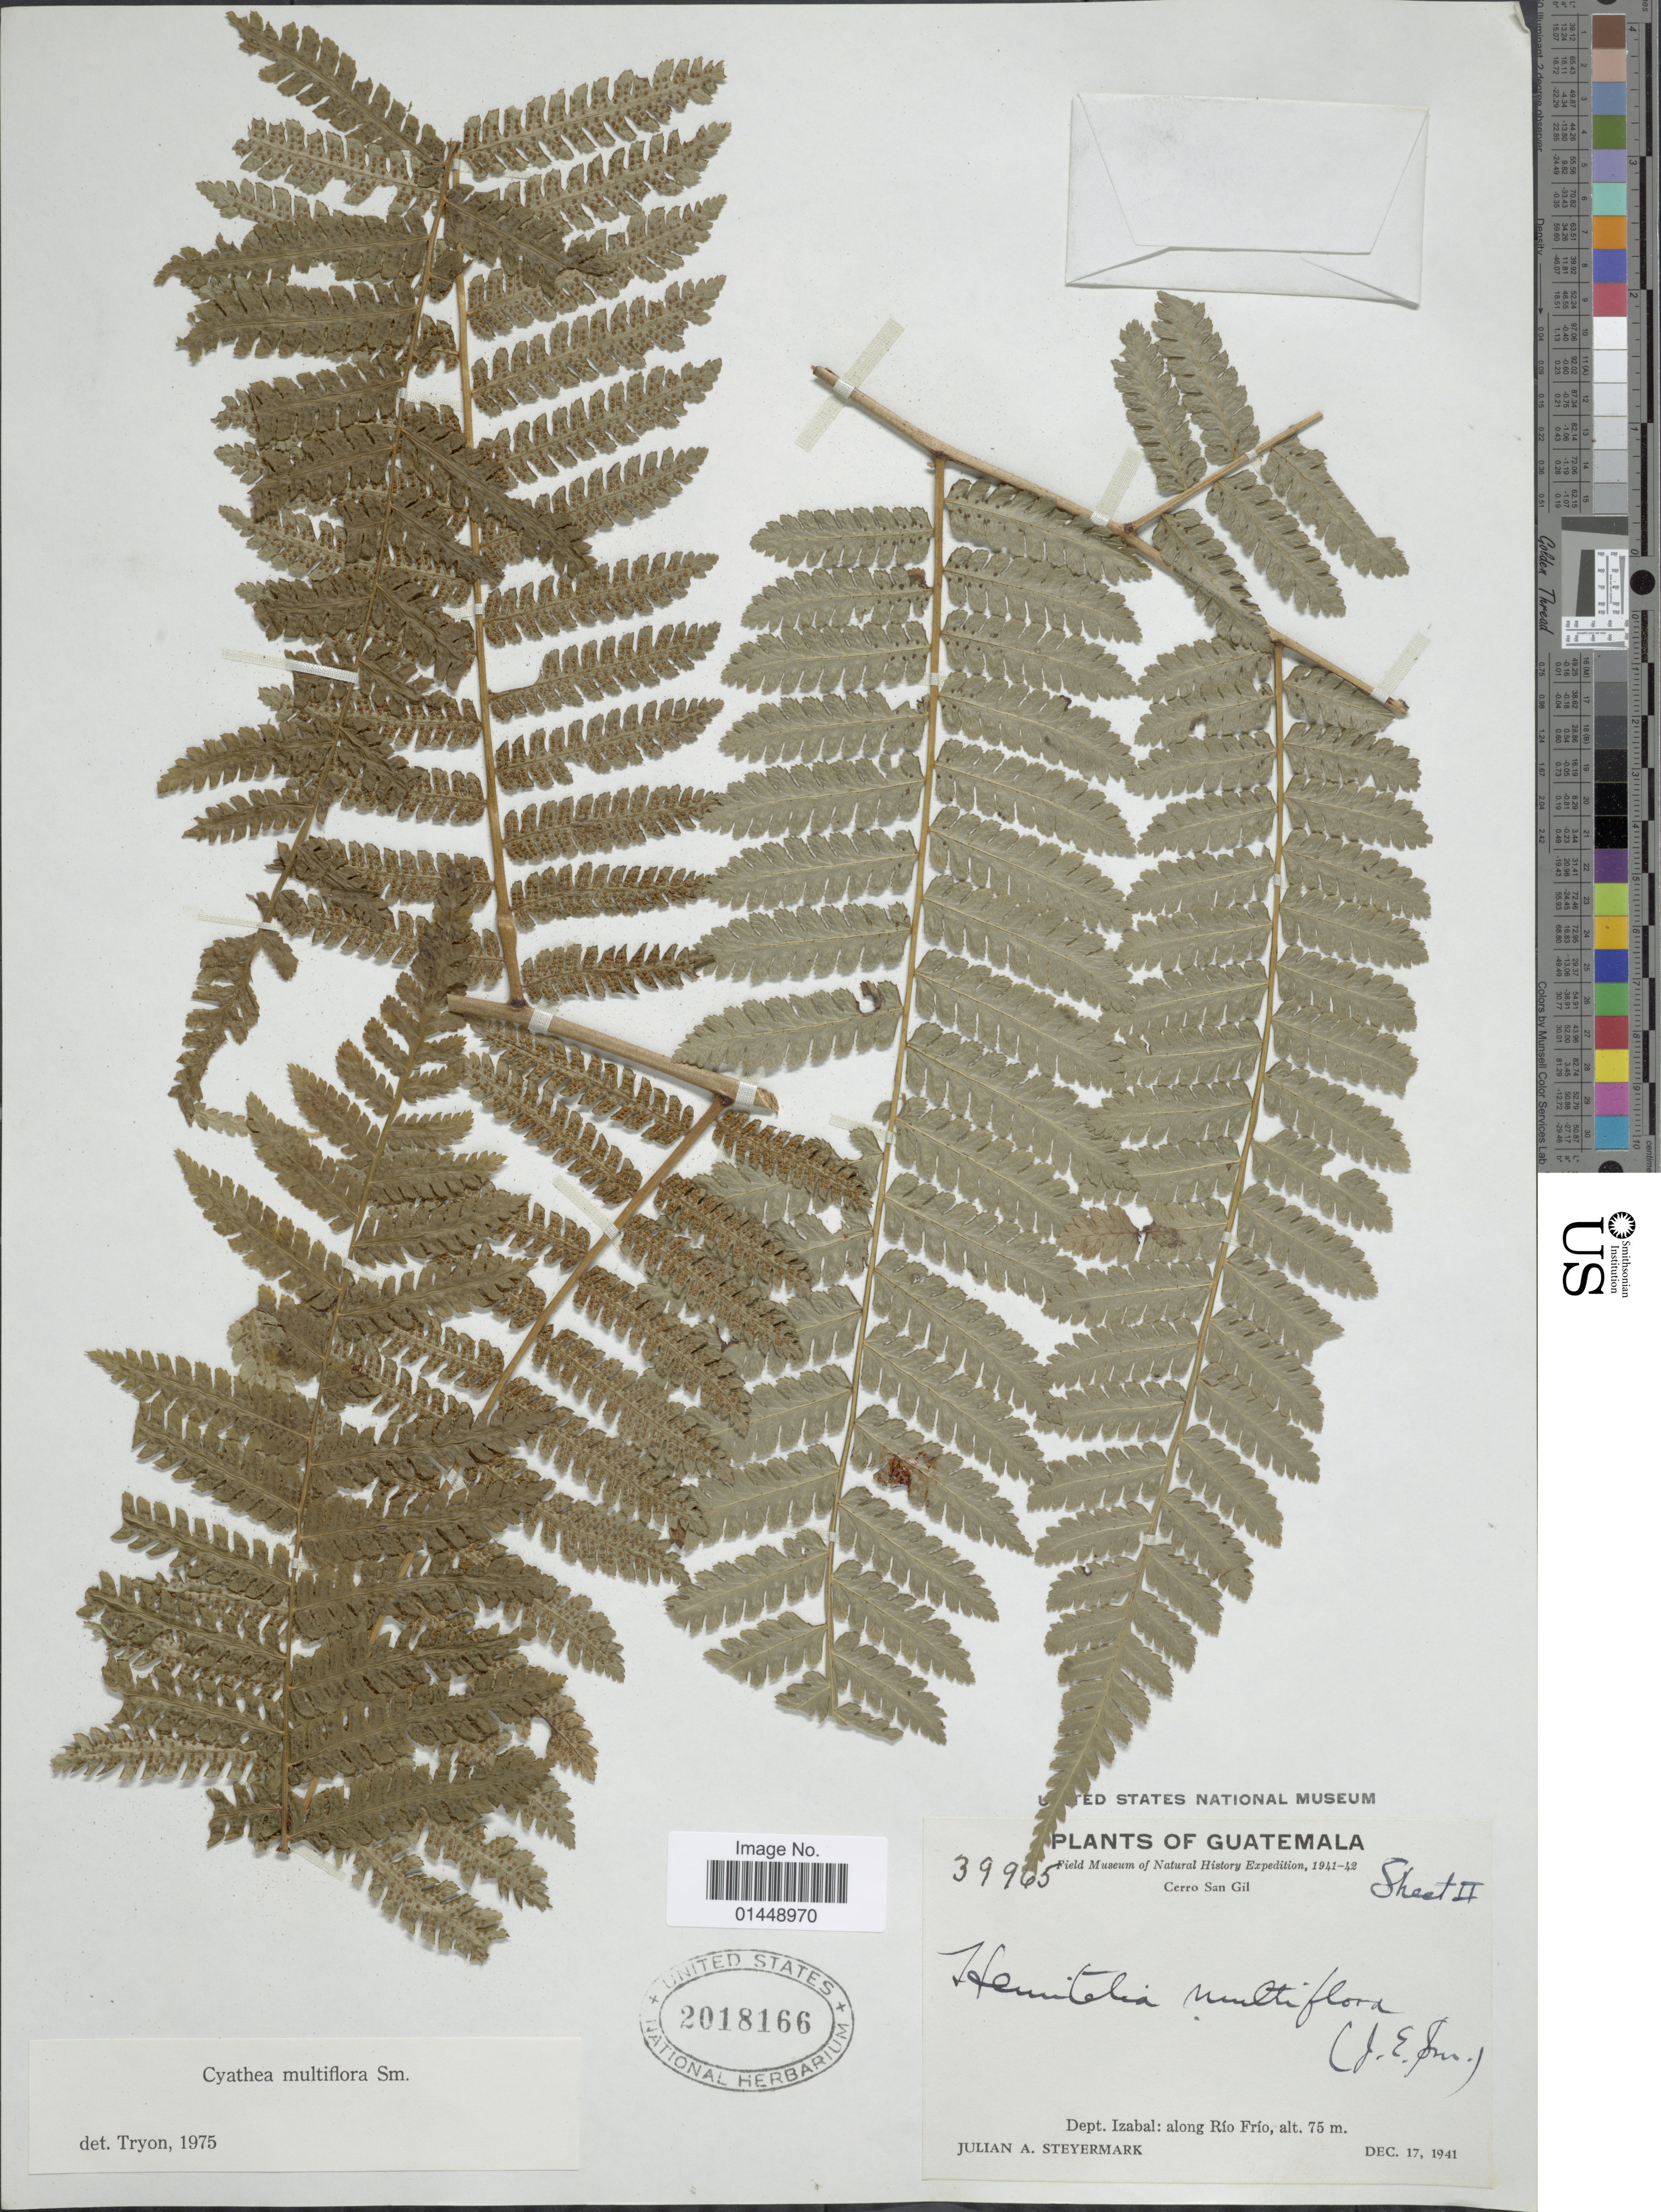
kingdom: Plantae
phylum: Tracheophyta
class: Polypodiopsida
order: Cyatheales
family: Cyatheaceae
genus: Cyathea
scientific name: Cyathea multiflora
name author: Sm.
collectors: J. Steyermark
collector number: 39965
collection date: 1941-12-17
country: Guatemala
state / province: Izabal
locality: Dept. Izabal: along Río Frío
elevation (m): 75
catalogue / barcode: US 2018166